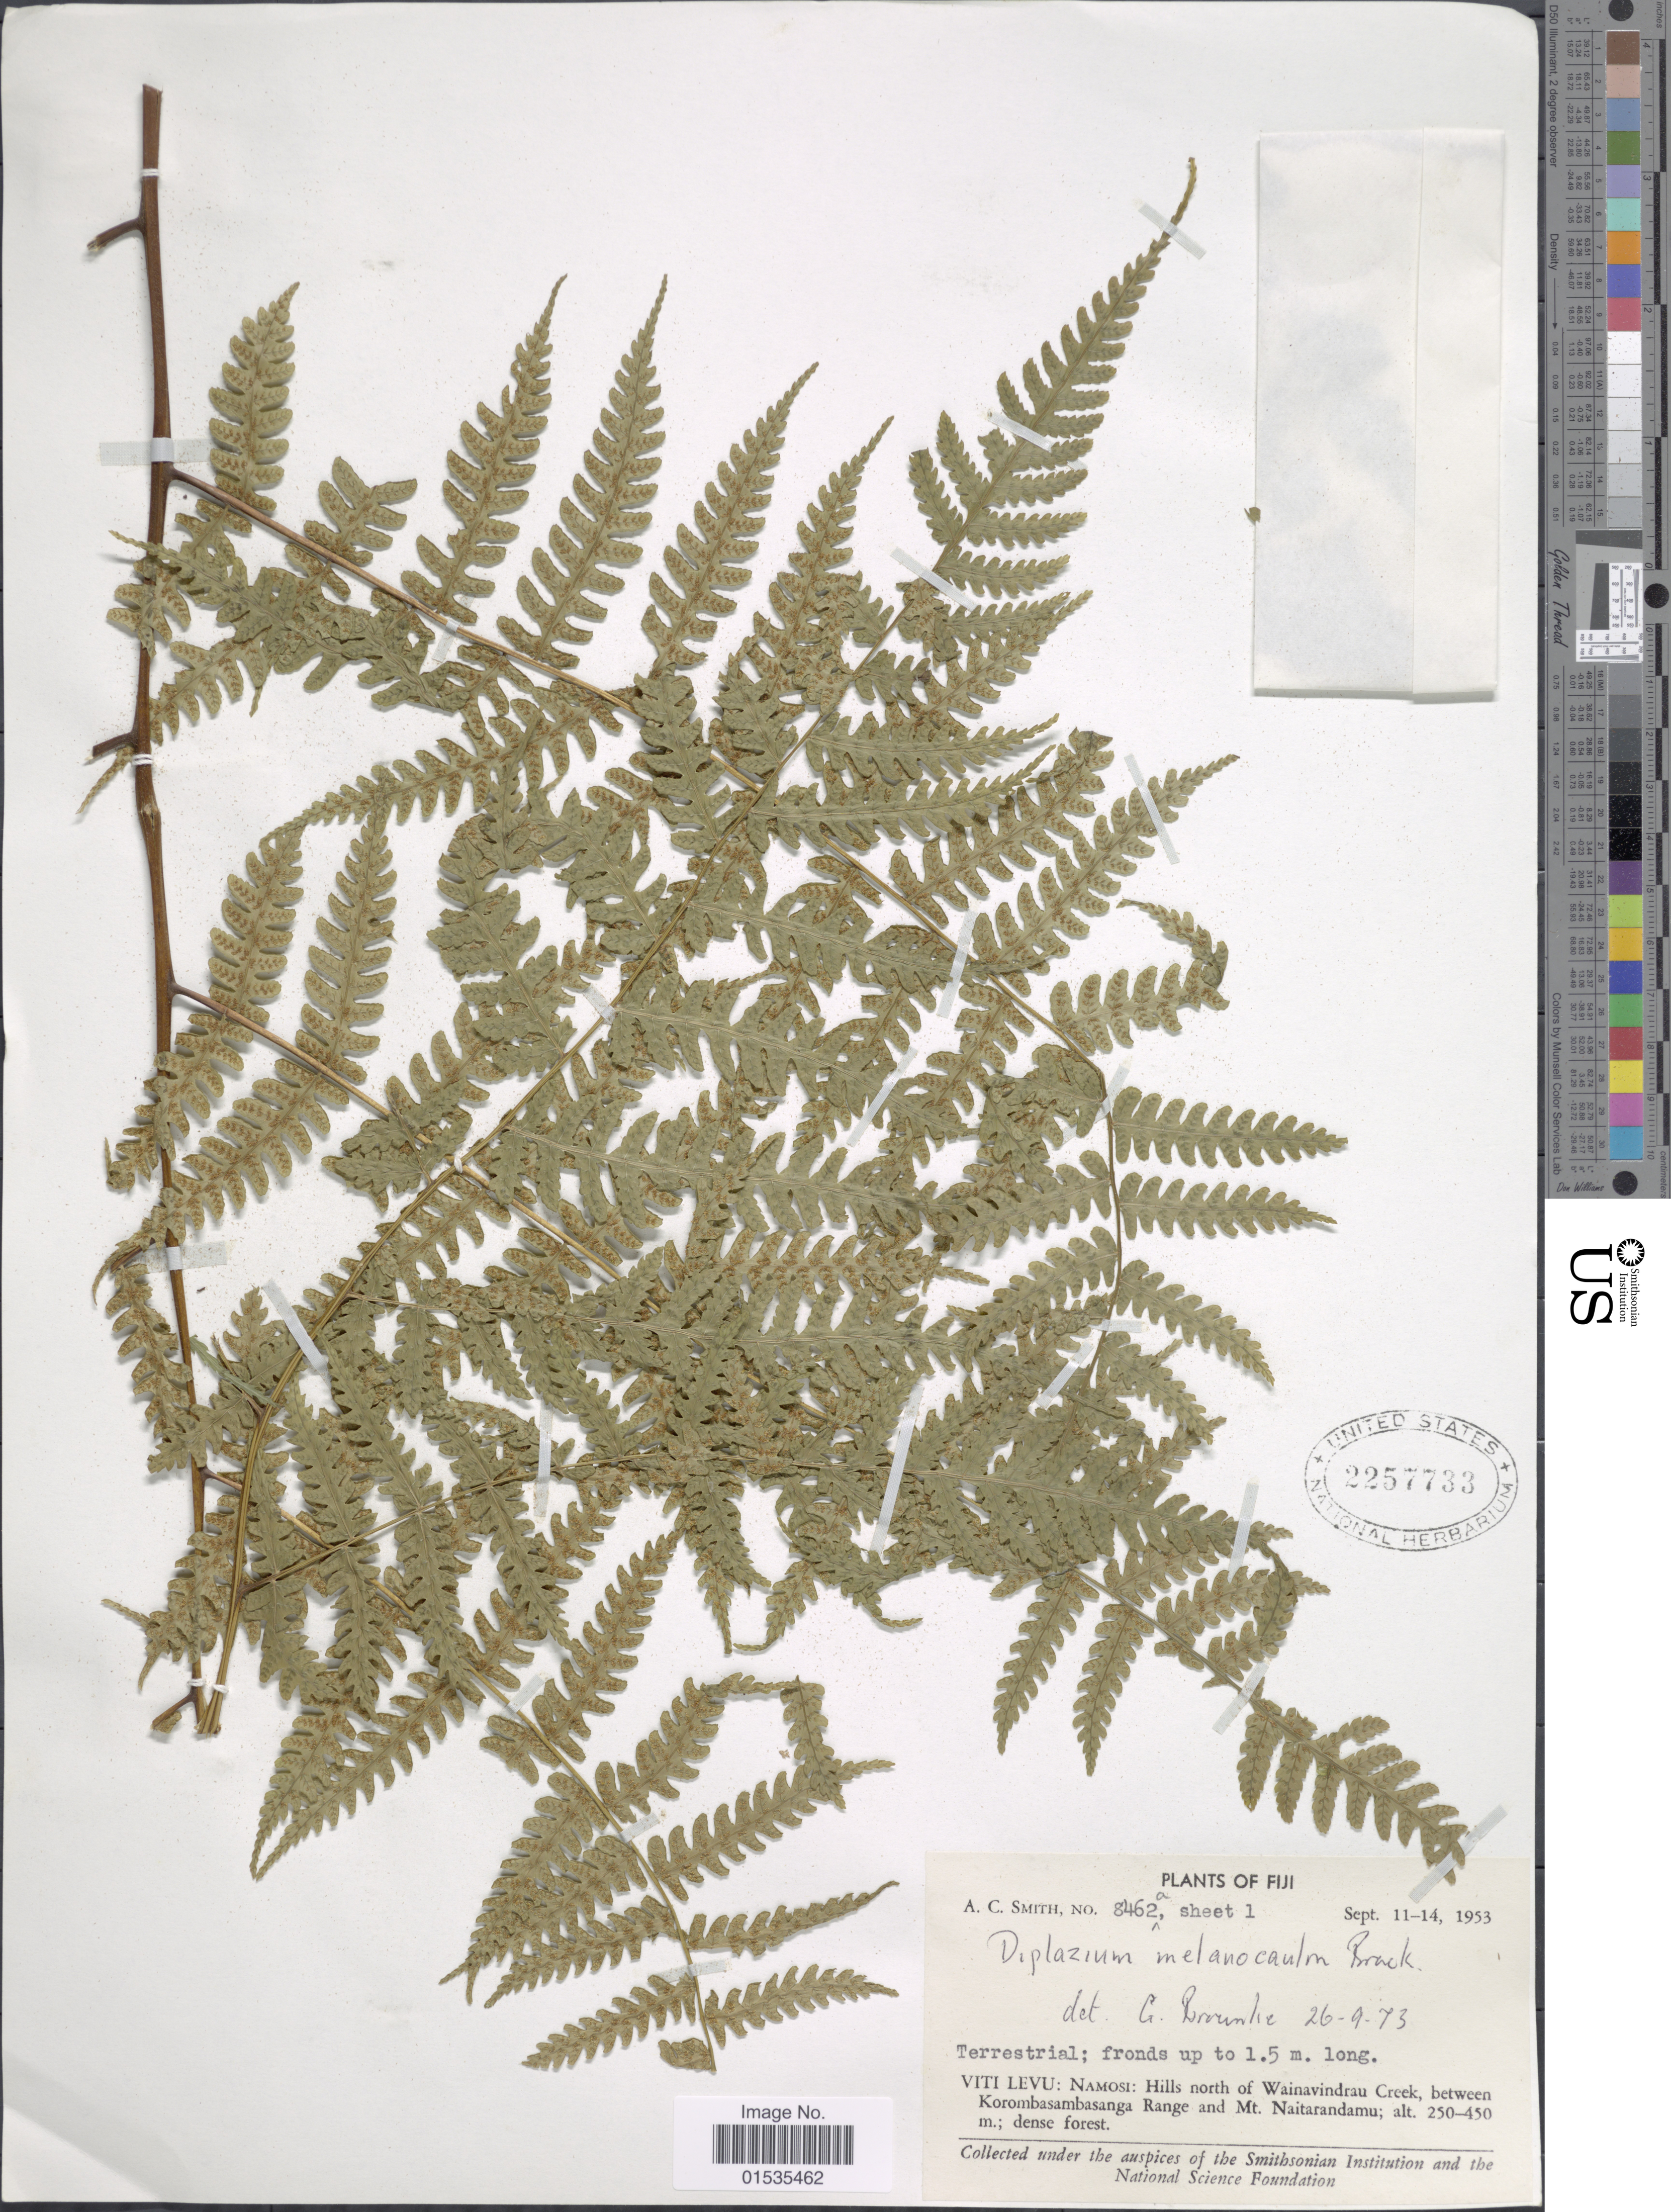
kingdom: Plantae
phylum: Tracheophyta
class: Polypodiopsida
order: Polypodiales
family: Athyriaceae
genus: Diplazium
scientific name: Diplazium melanocaulon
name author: Brack. in Wilkes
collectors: A. C. Smith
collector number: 8462a*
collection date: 1953-09-11/1953-09-14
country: Fiji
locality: Viti Levu: Namosi: Hills north of Wainavindrau Creek, between Korombasambasanga Range and Mt. Naitarandamu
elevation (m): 250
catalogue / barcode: US 2257733